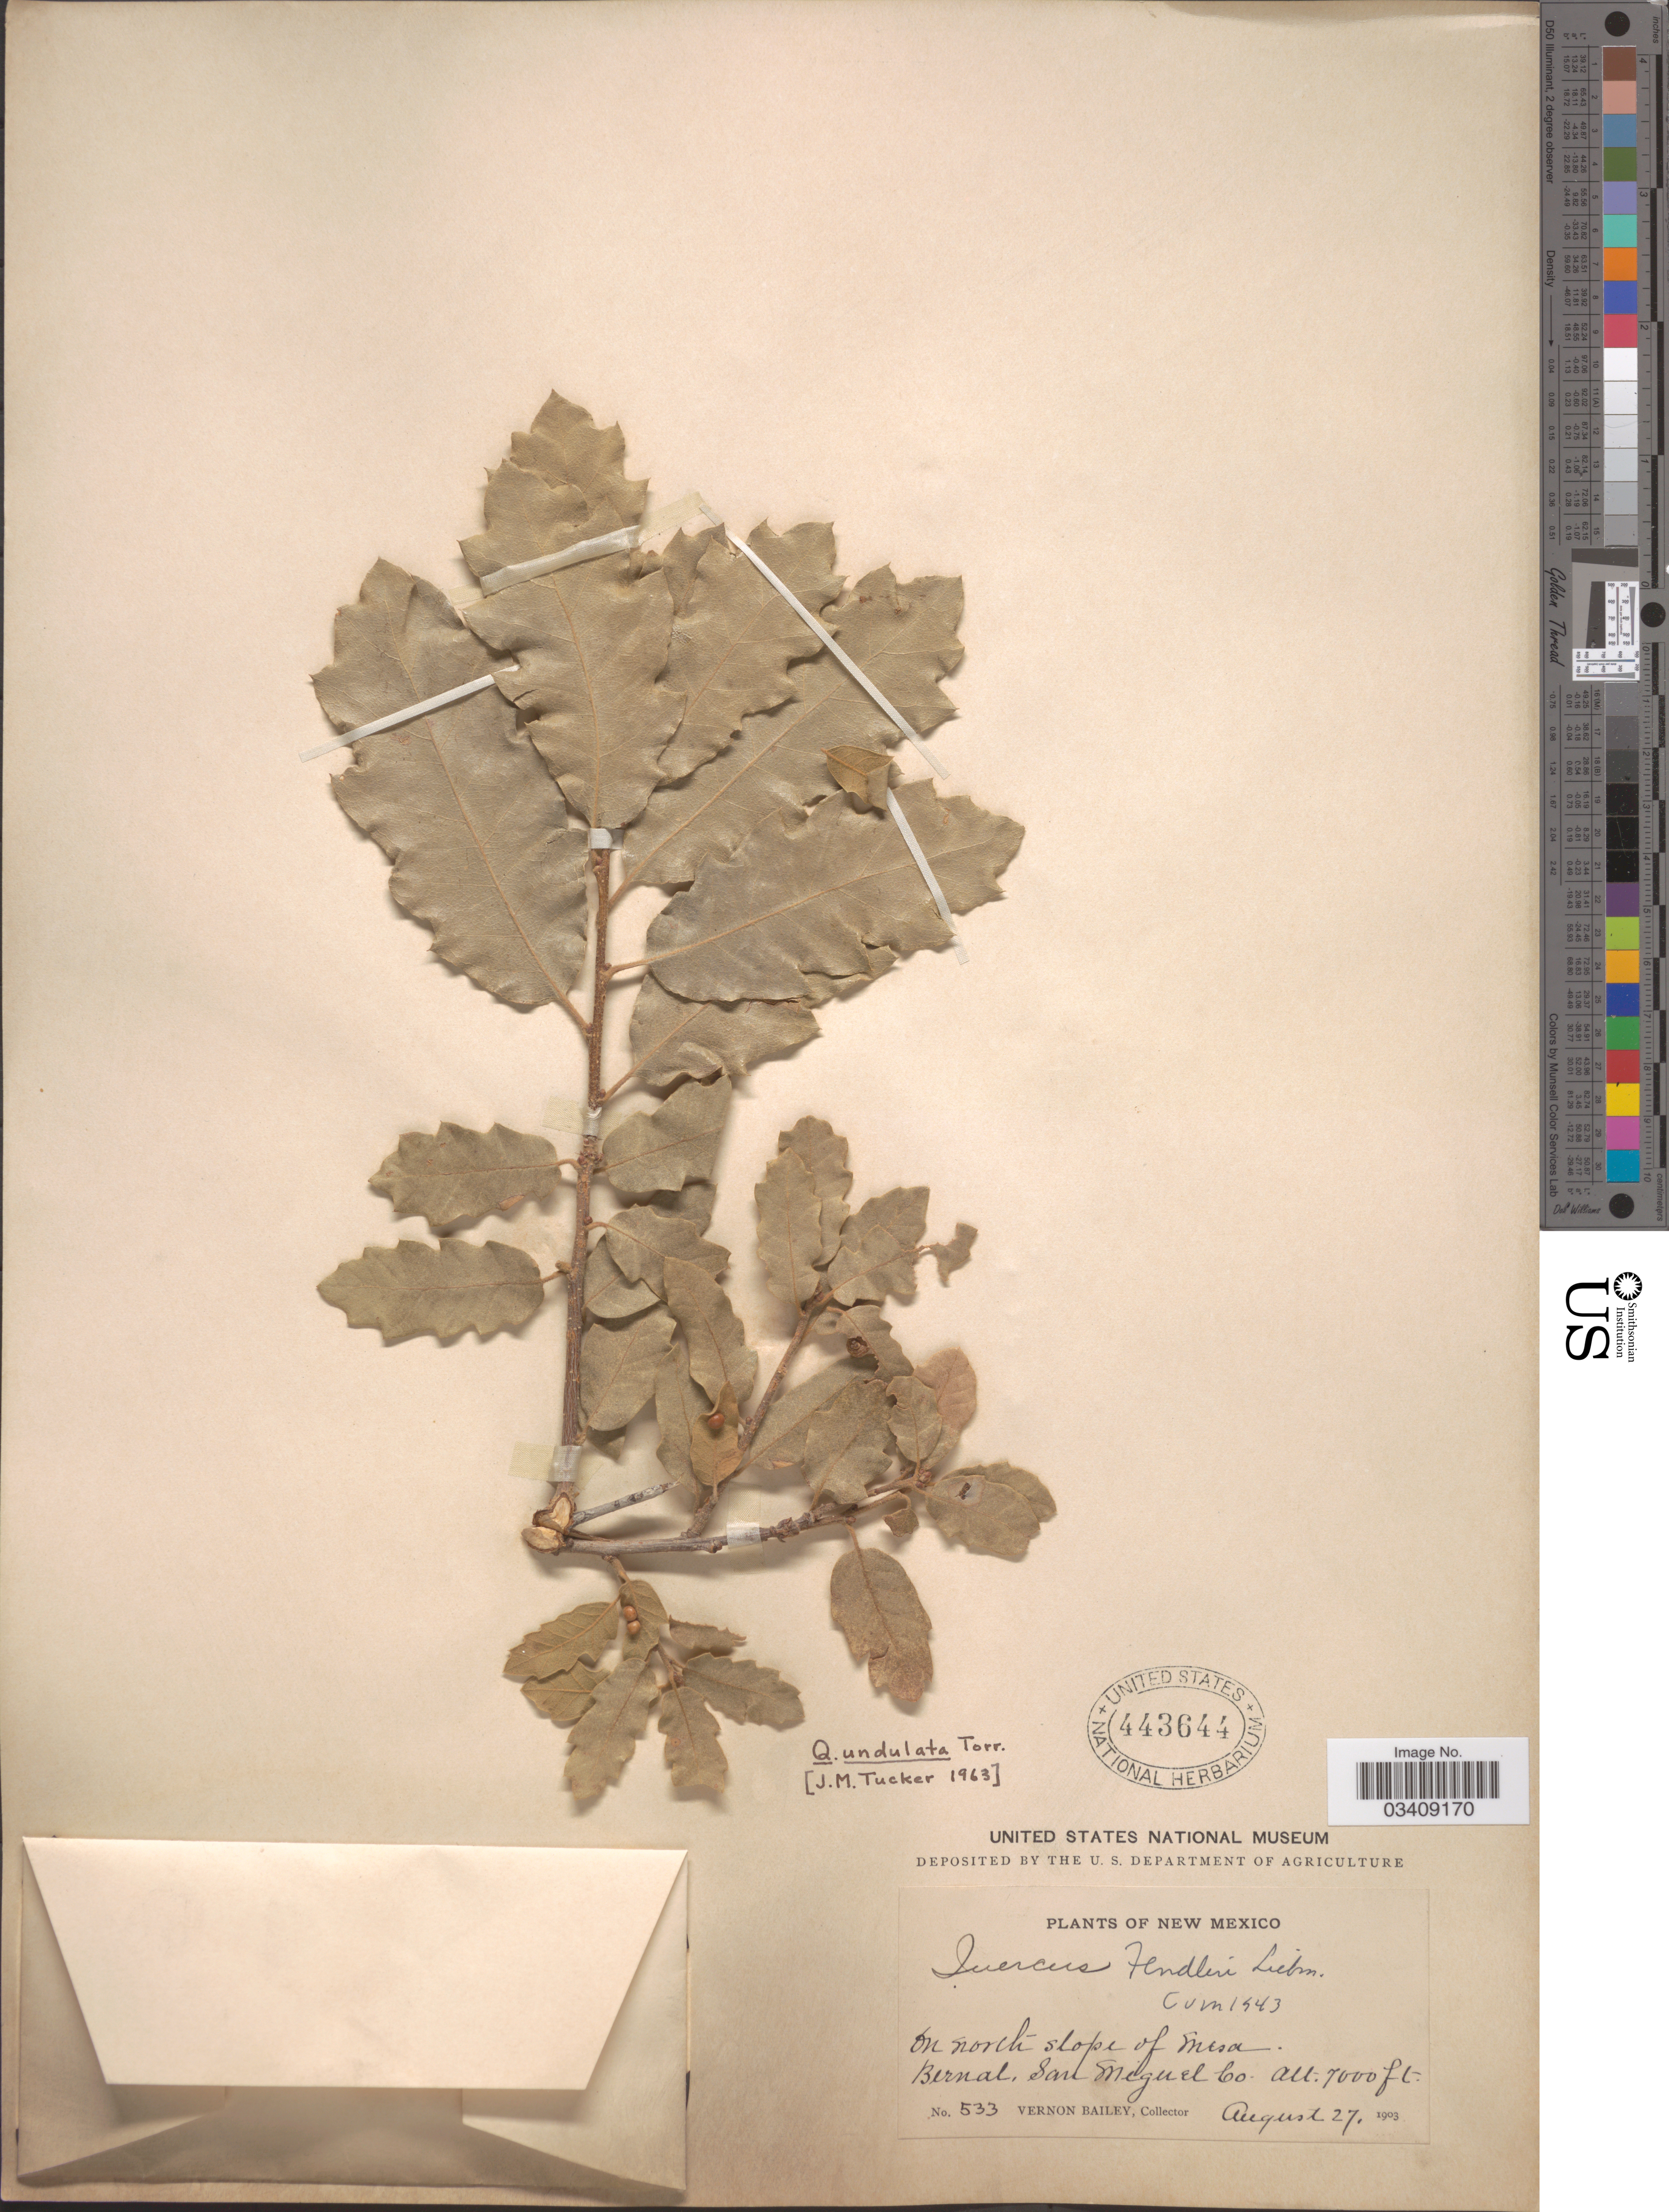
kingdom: Plantae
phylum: Tracheophyta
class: Magnoliopsida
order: Fagales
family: Fagaceae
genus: Quercus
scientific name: Quercus undulata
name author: Torr.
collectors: V. O. Bailey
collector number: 533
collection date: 1903-08-27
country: United States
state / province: New Mexico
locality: On north slope of Mesa. Bernal, San Miguel Co.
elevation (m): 2134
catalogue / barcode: US 443644